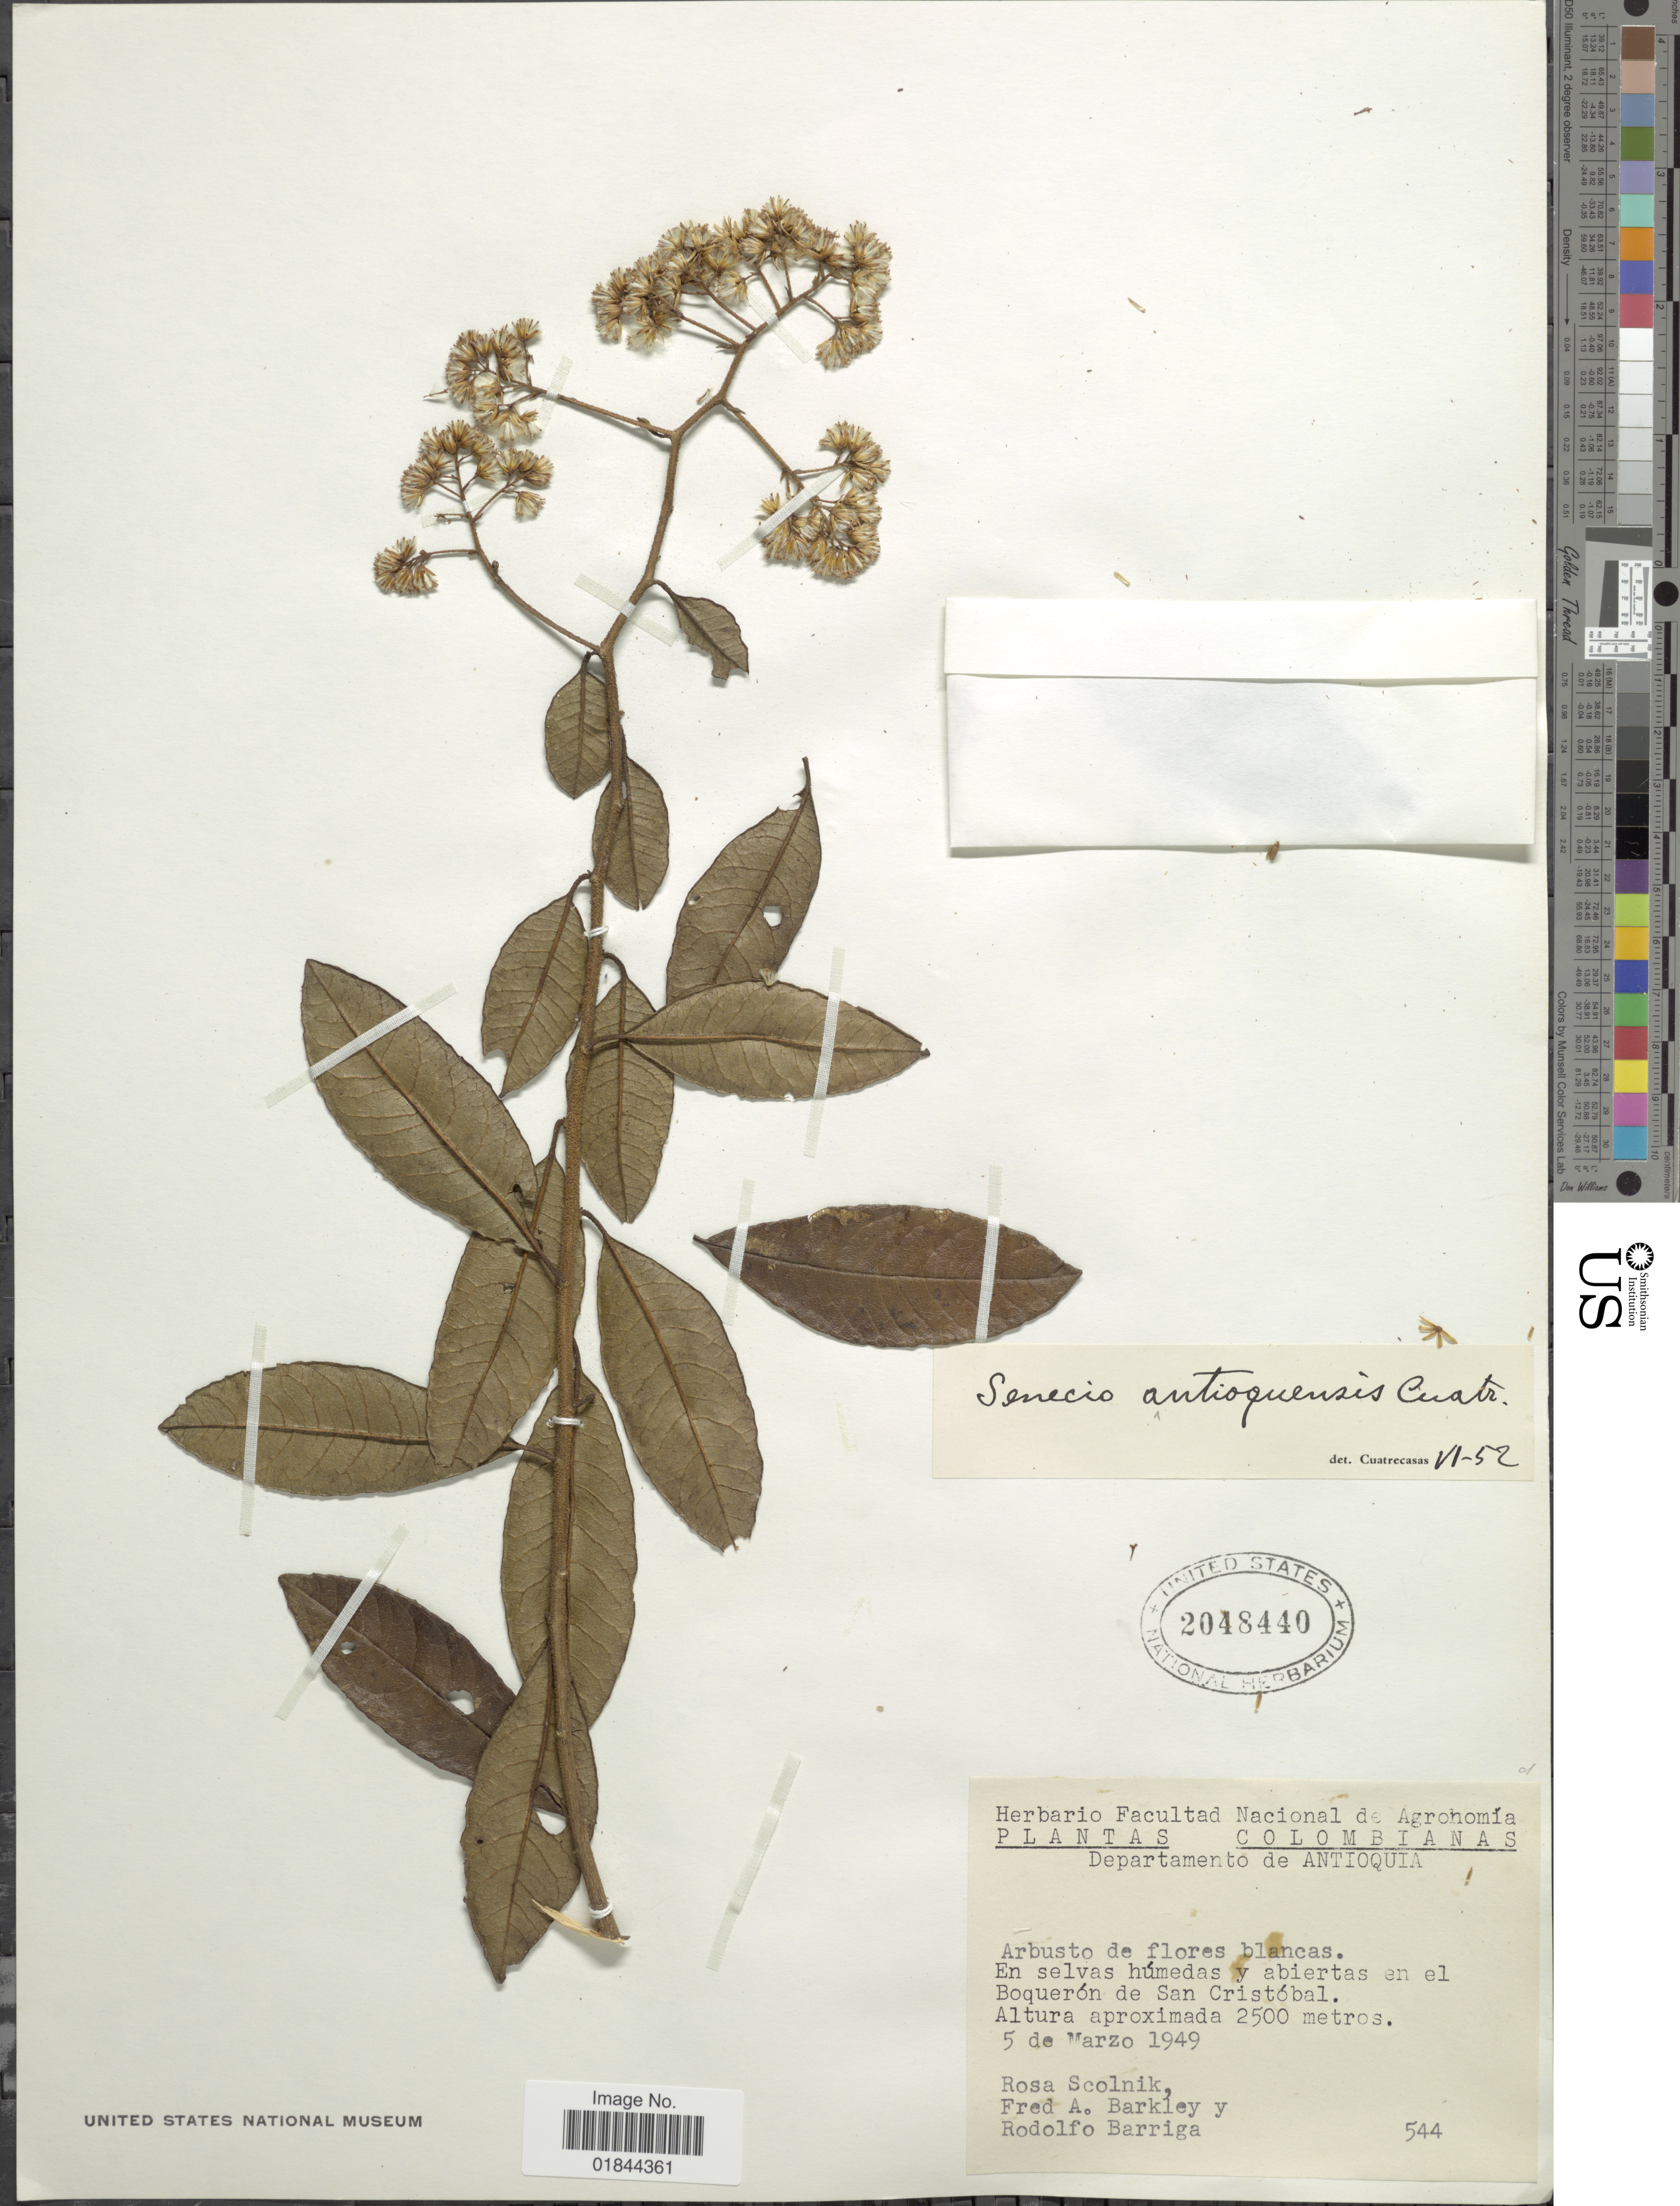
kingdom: Plantae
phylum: Tracheophyta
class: Magnoliopsida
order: Asterales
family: Asteraceae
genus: Pentacalia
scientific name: Pentacalia antioquensis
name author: (Cuatrec.) Cuatrec.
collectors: R. Scolnik, F. A. Barkley & R. Barriga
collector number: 544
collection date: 1949-03-05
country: Colombia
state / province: Antioquia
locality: Departmento de Antioquia, En selvas húmedas y abiertas en el Boquerón de San Cristobal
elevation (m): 2500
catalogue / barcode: US 2048440